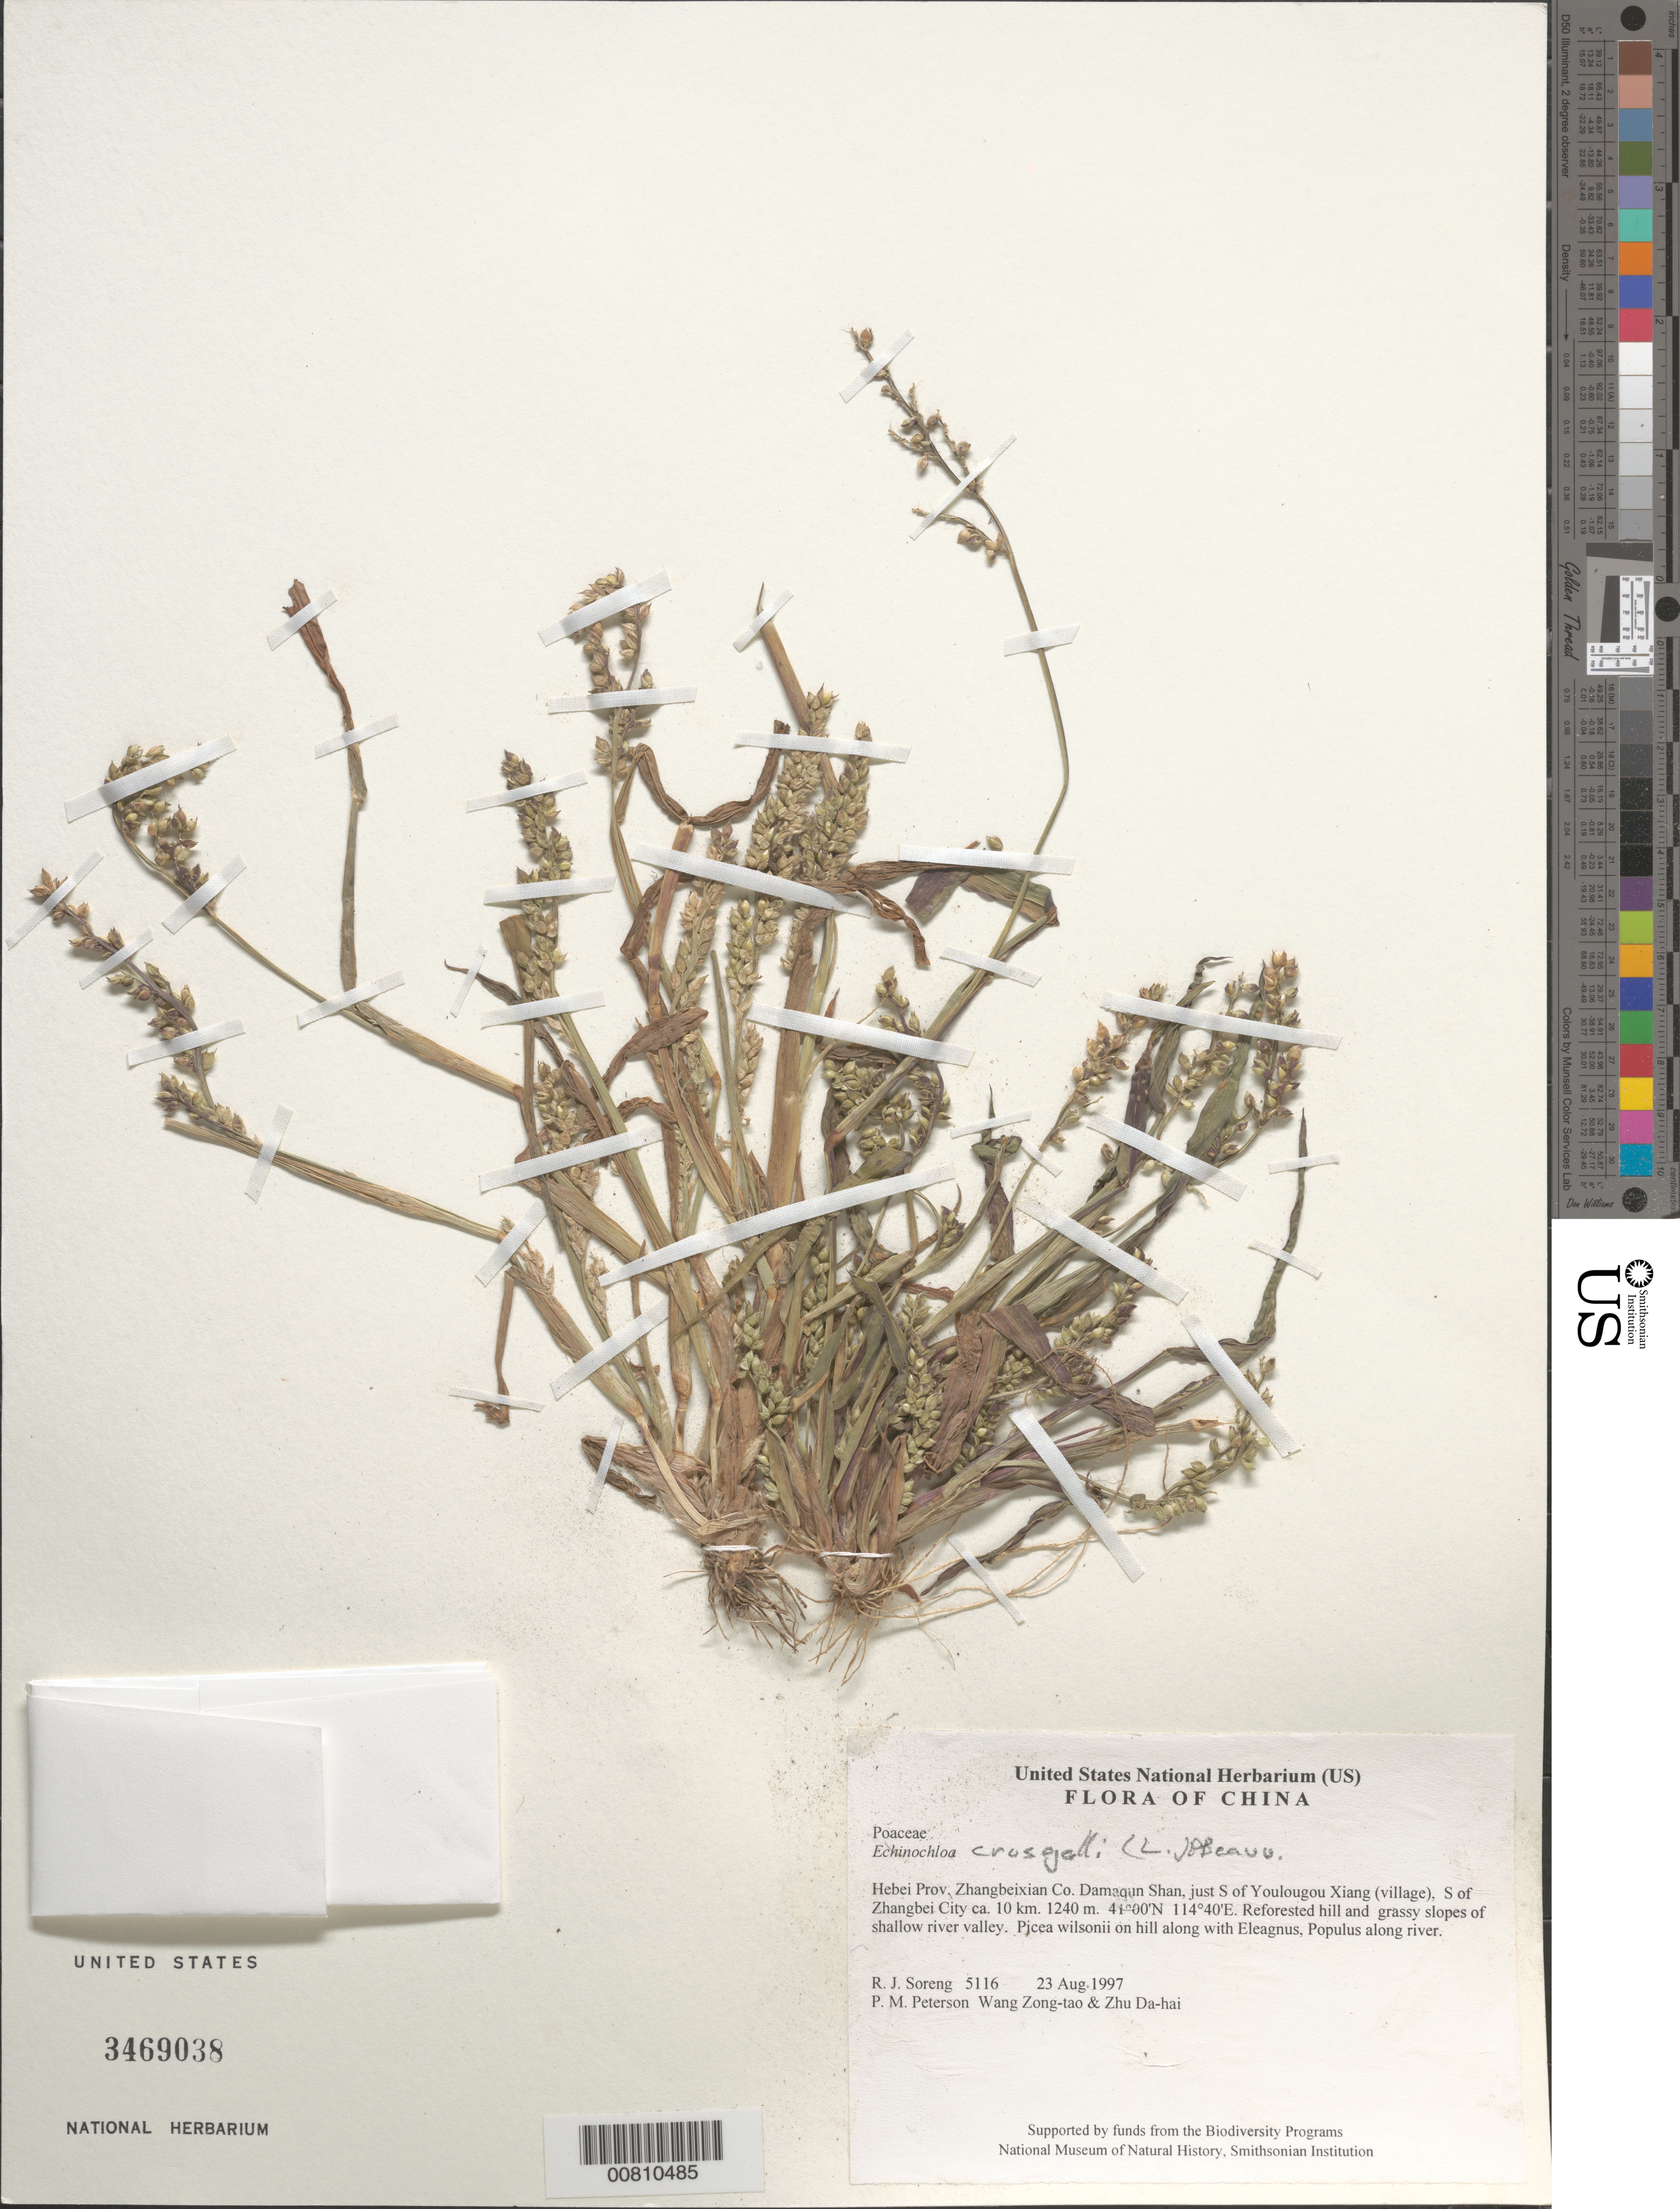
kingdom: Plantae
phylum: Tracheophyta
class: Liliopsida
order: Poales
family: Poaceae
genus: Echinochloa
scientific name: Echinochloa crus-galli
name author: (L.) P. Beauv.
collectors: R. J. Soreng, P. M. Peterson & Zhu Da-hai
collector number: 5116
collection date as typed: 23 Aug 1997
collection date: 1997-08-23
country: China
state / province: Hebei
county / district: Zhangbeixian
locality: Damaqun Shan, just S of Youlougou Xiang (village), S of Zhangbei City ca. 10 km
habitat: Reforested hill and grassy slopes of shallow river valley. Picea wilsonii on hill along with Eleagnus, Populus along river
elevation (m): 1240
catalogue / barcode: US 3469038